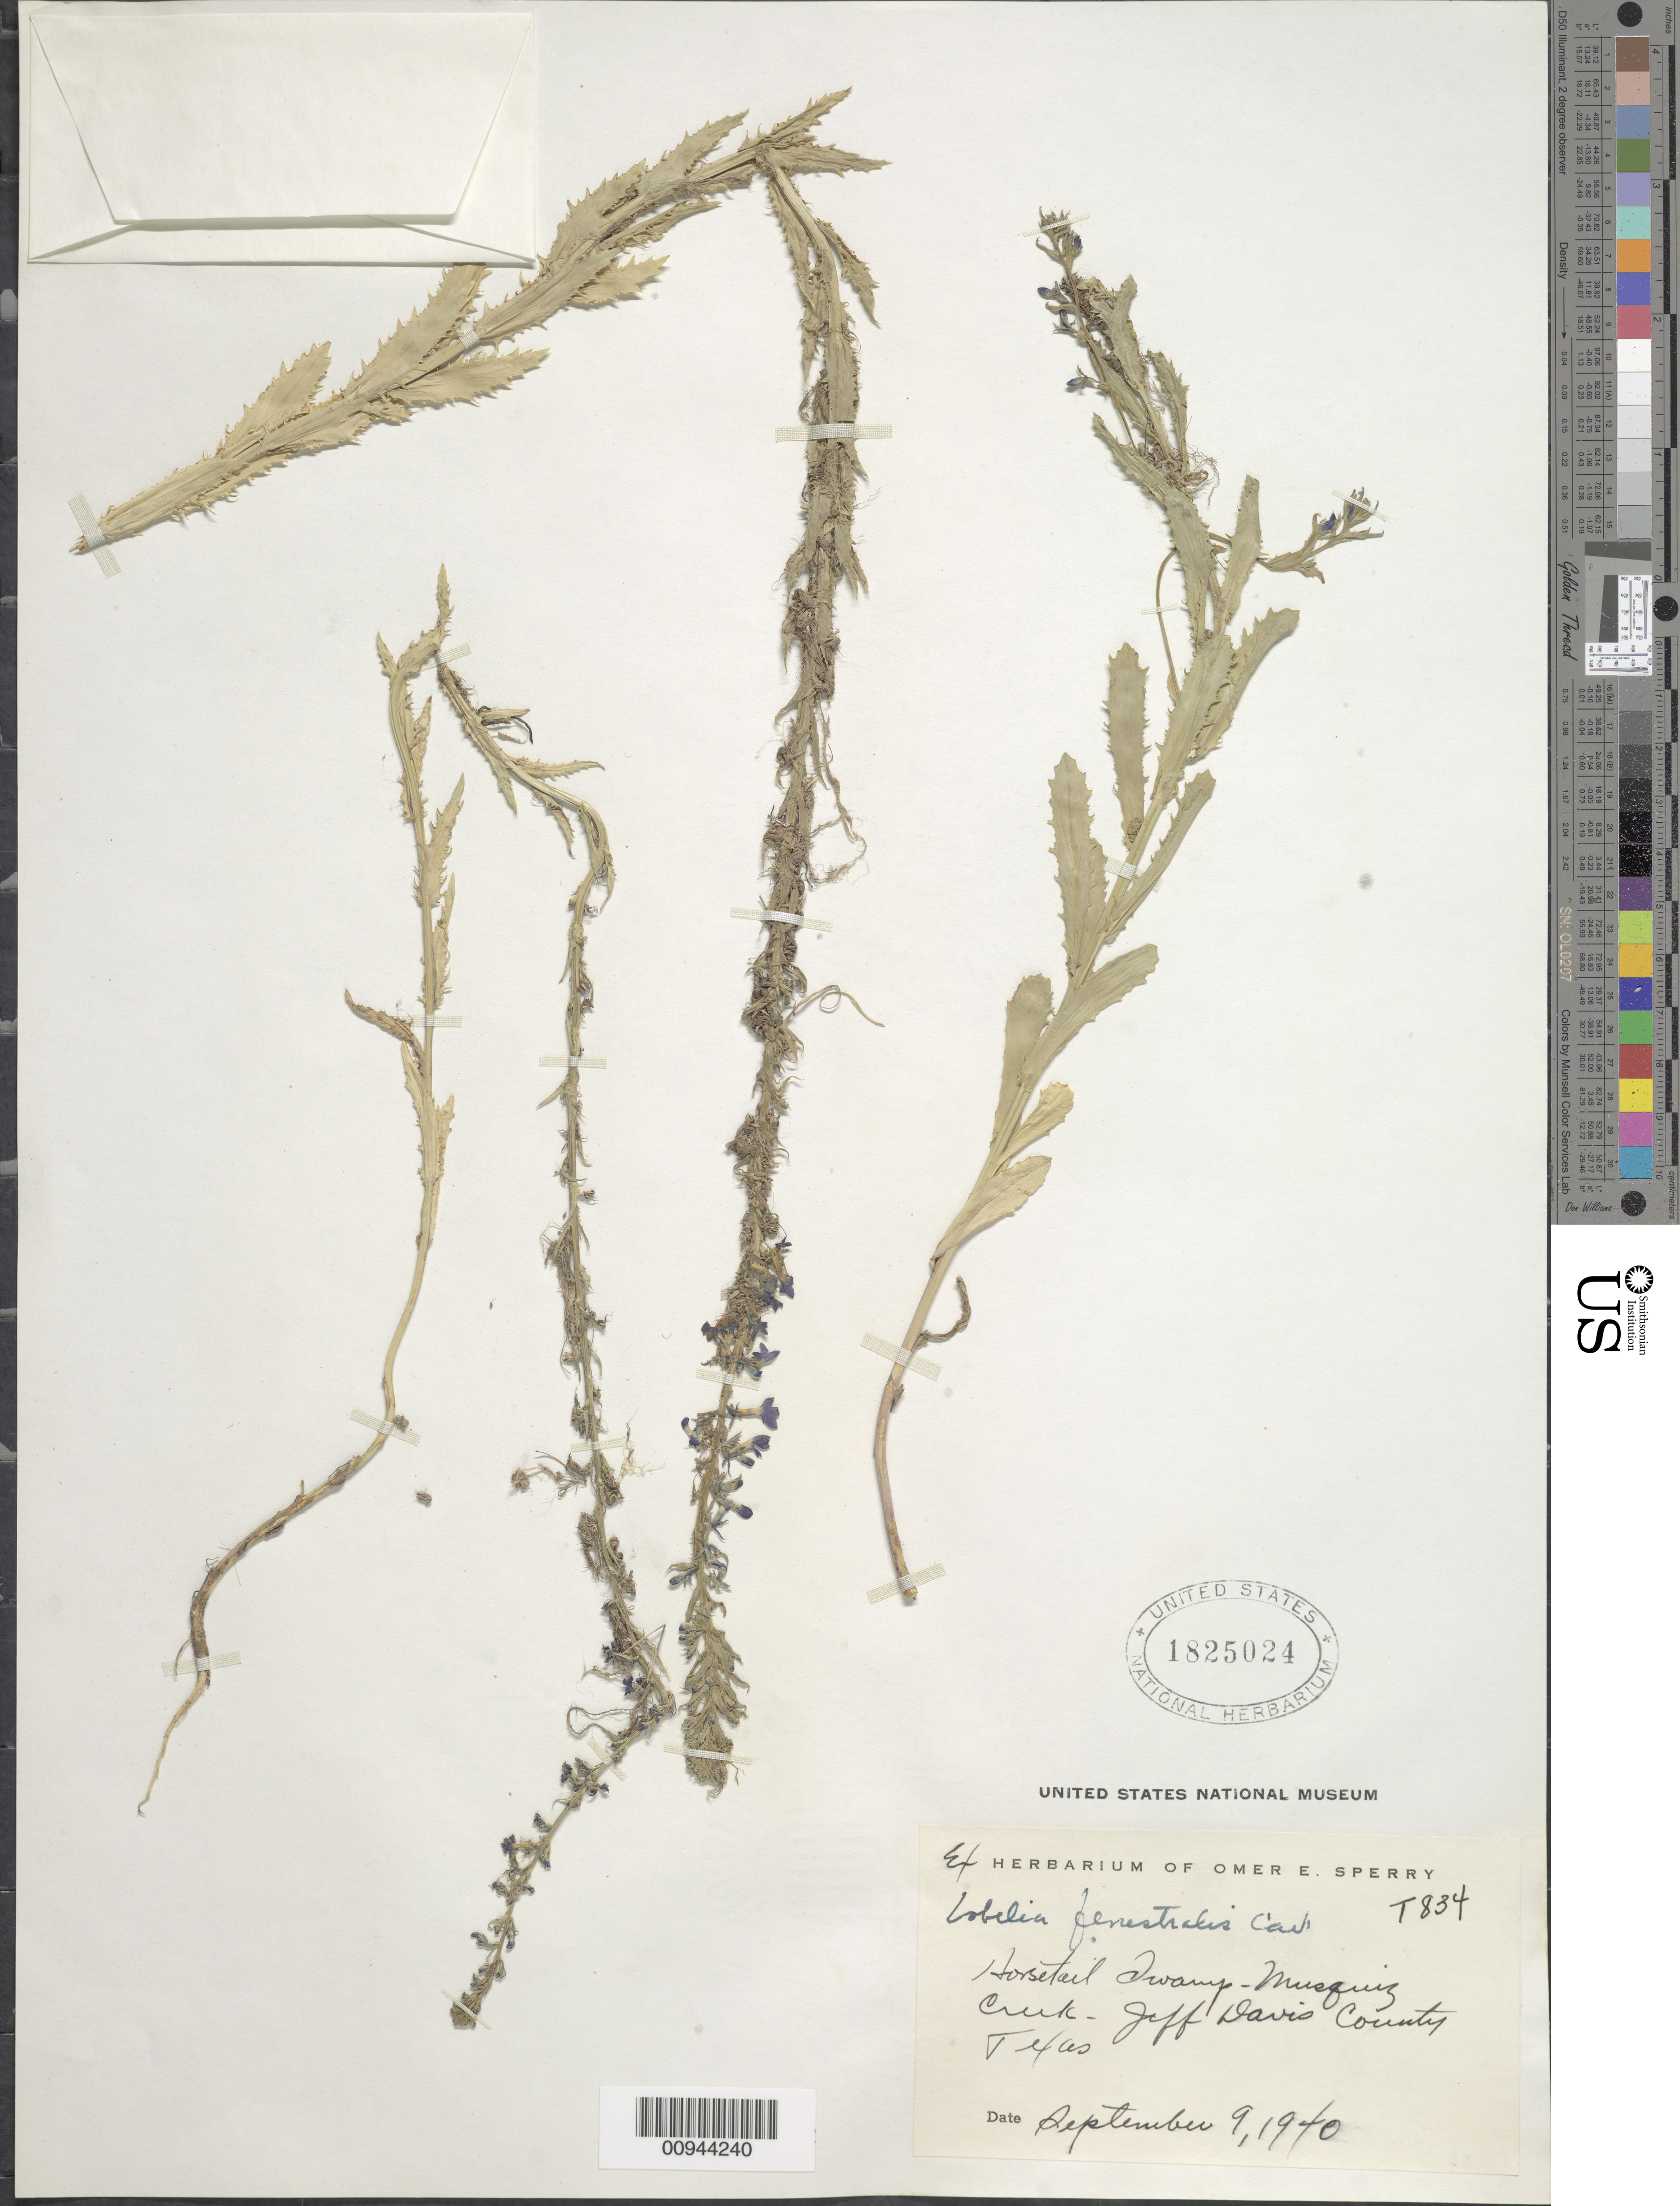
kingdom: Plantae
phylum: Tracheophyta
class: Magnoliopsida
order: Asterales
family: Campanulaceae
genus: Lobelia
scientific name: Lobelia fenestralis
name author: Cav.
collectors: O. E. Sperry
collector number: T834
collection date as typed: September 9, 1940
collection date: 1940-09-09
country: United States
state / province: Texas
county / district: Jeff Davis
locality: Horsetail Swamp - Musquiz Swamp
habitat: swamp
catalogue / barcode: US 1825024